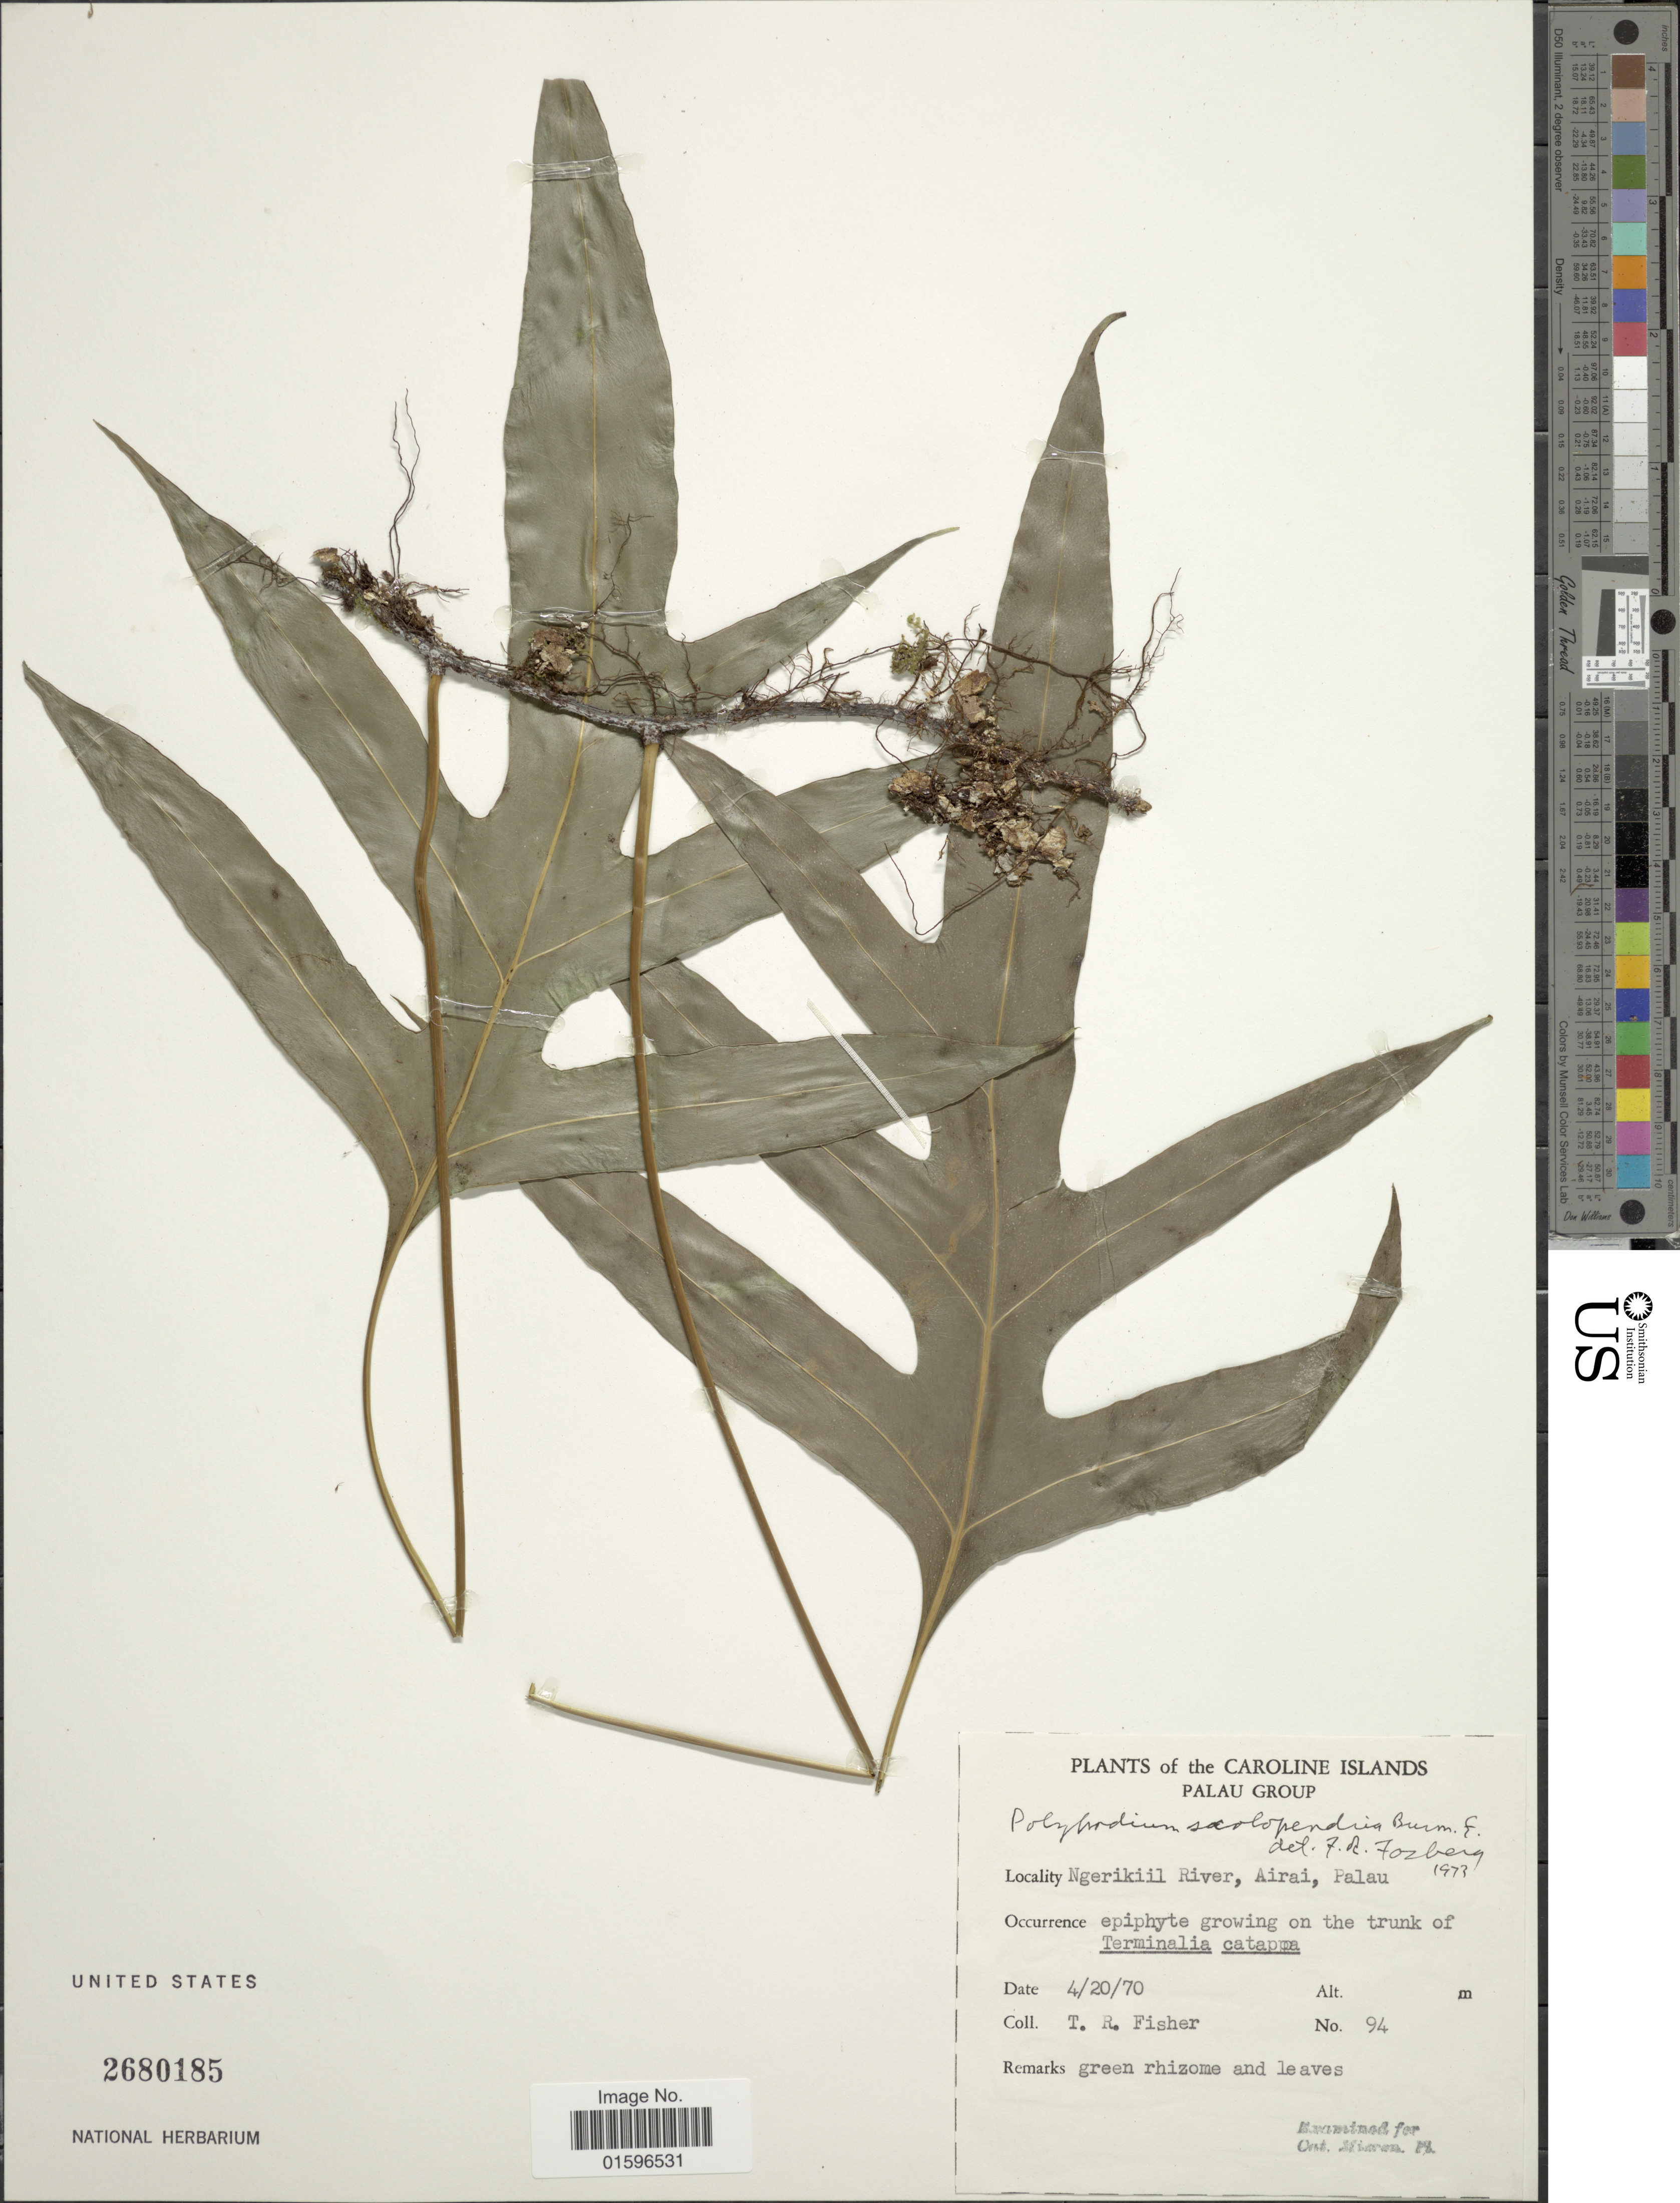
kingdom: Plantae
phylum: Tracheophyta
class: Polypodiopsida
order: Polypodiales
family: Polypodiaceae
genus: Polypodium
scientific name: Polypodium scolopendria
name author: Burm. f.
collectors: T. R. Fisher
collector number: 94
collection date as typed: Transcribed d/m/y: 20/4/70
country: Fiji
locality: Carolines Islands, Palau Group, Ngerikiil RIver, Airai, Palau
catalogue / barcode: US 2680185